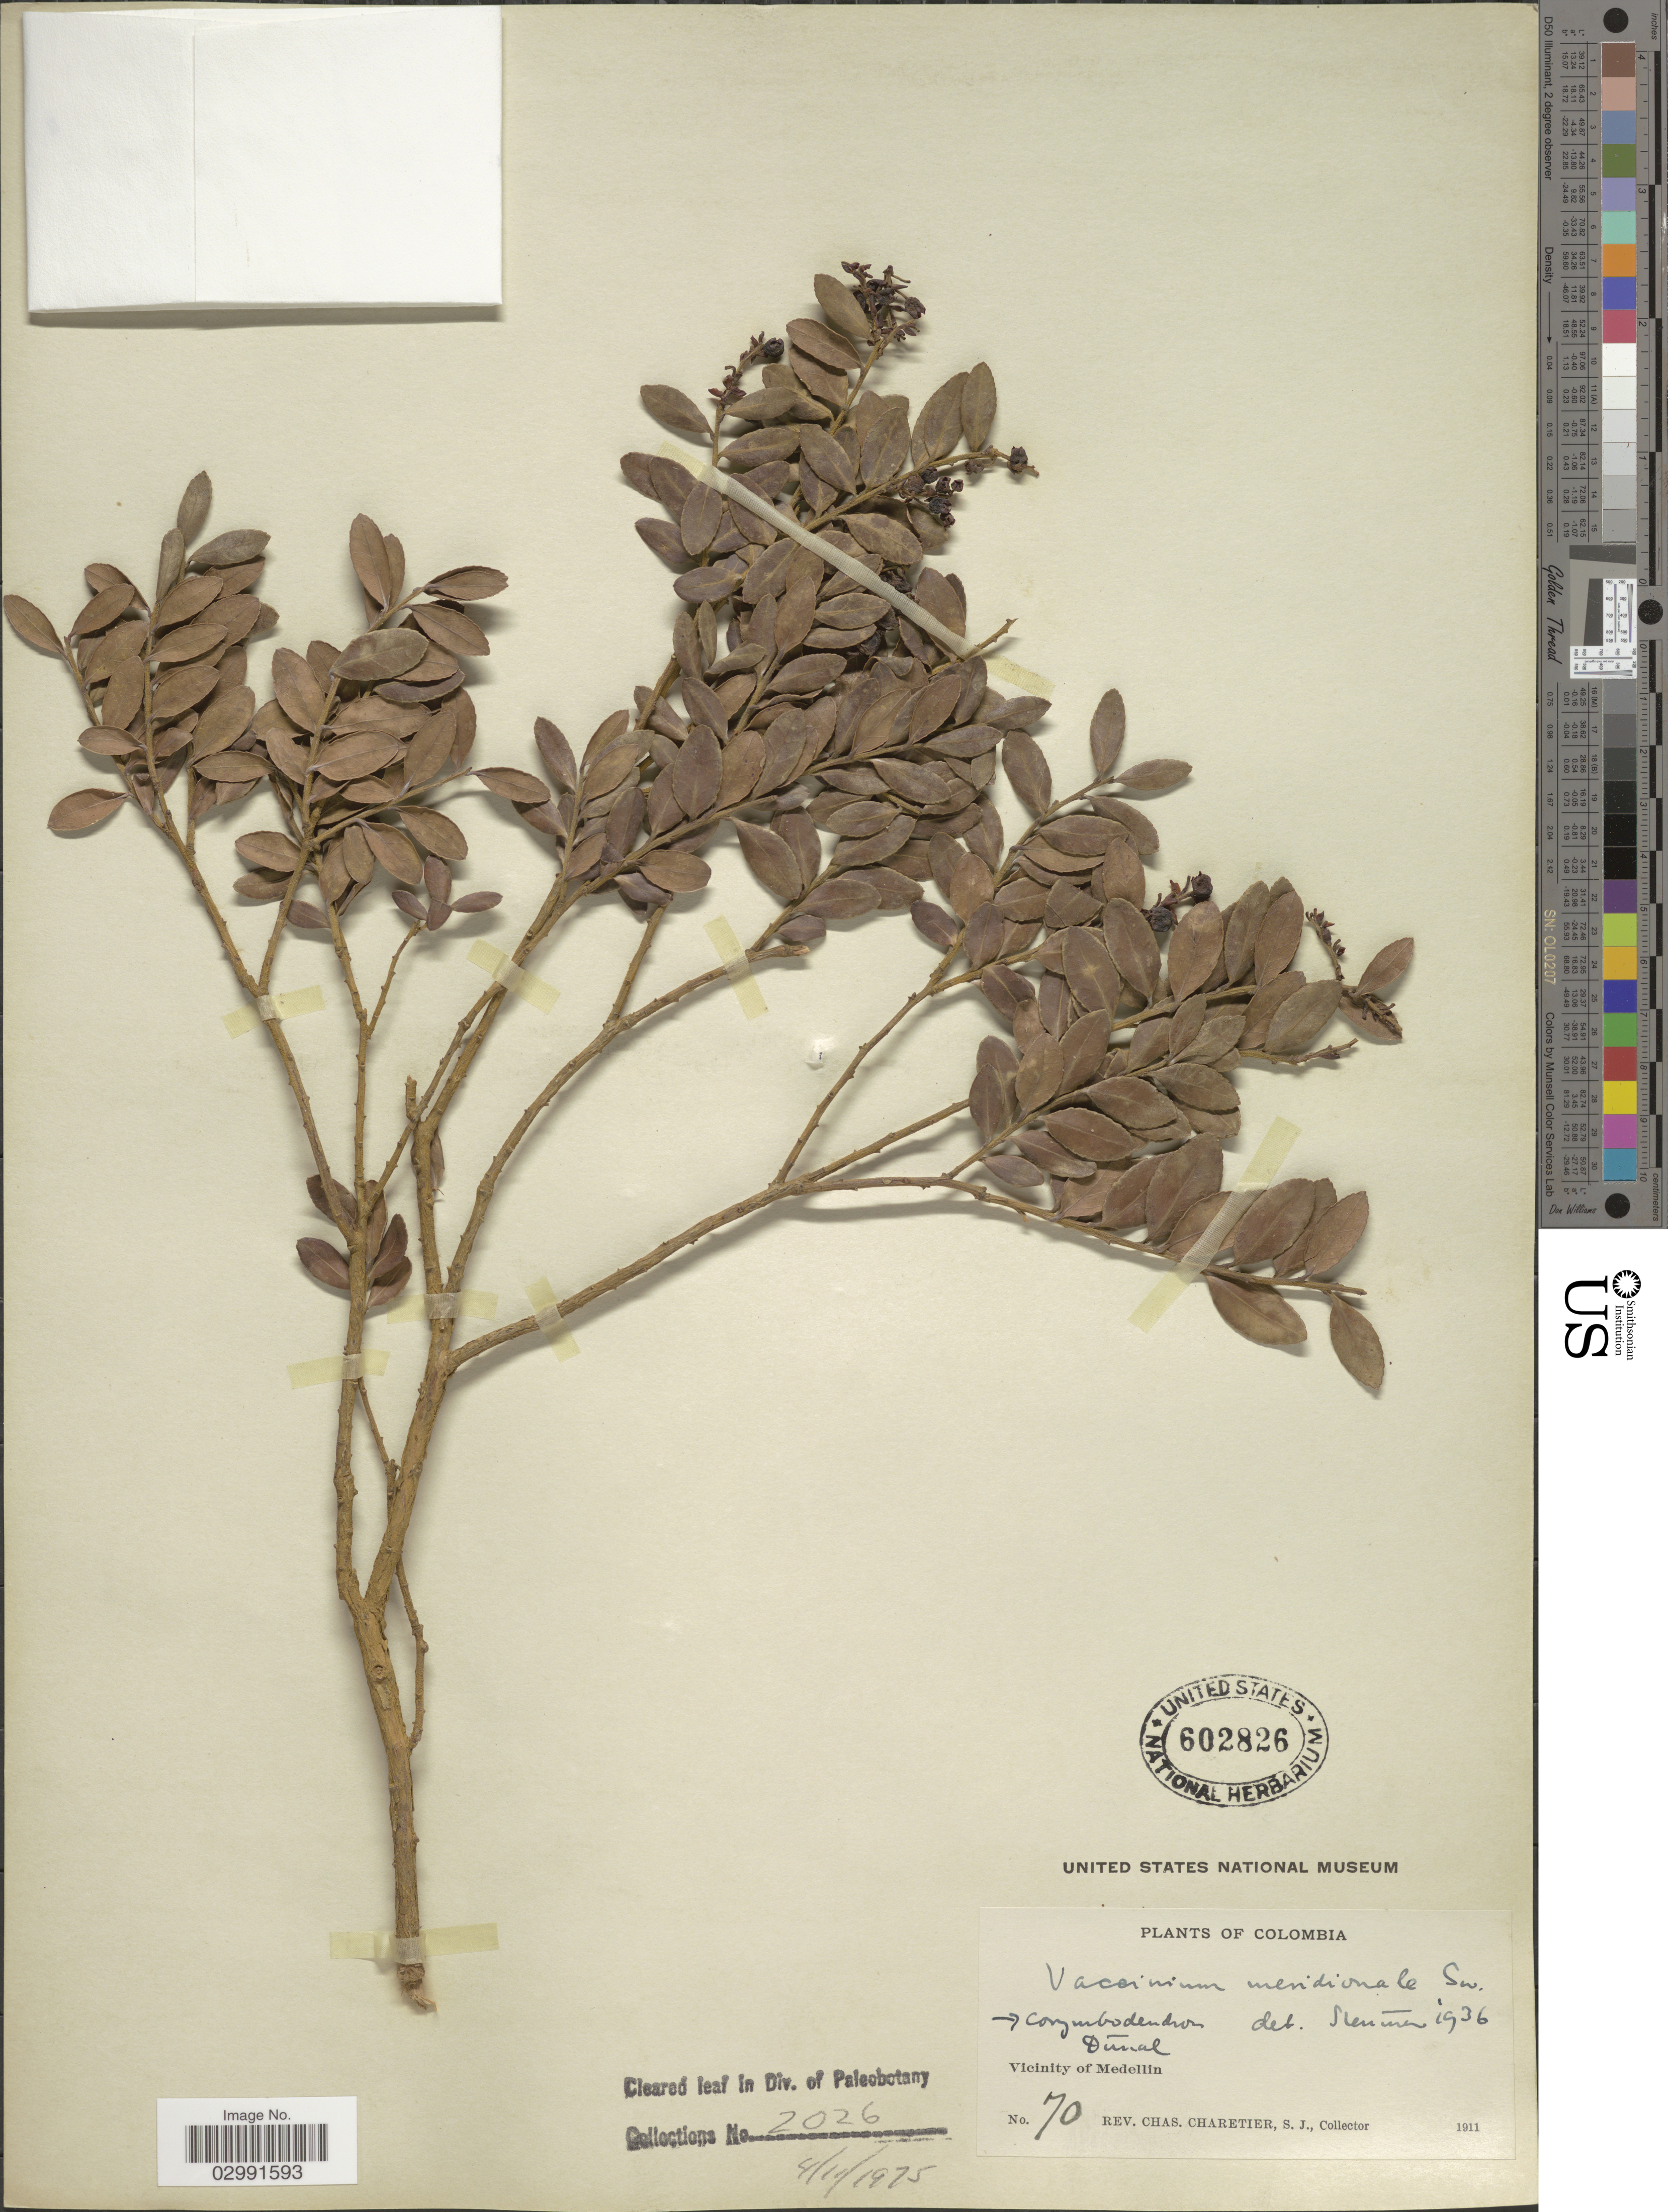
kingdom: Plantae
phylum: Tracheophyta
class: Magnoliopsida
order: Ericales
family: Ericaceae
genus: Vaccinium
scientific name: Vaccinium meridionale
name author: Sw.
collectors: C. Charetier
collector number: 70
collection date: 1911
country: Colombia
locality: Vicinity of Medellin.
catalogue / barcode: US 602826